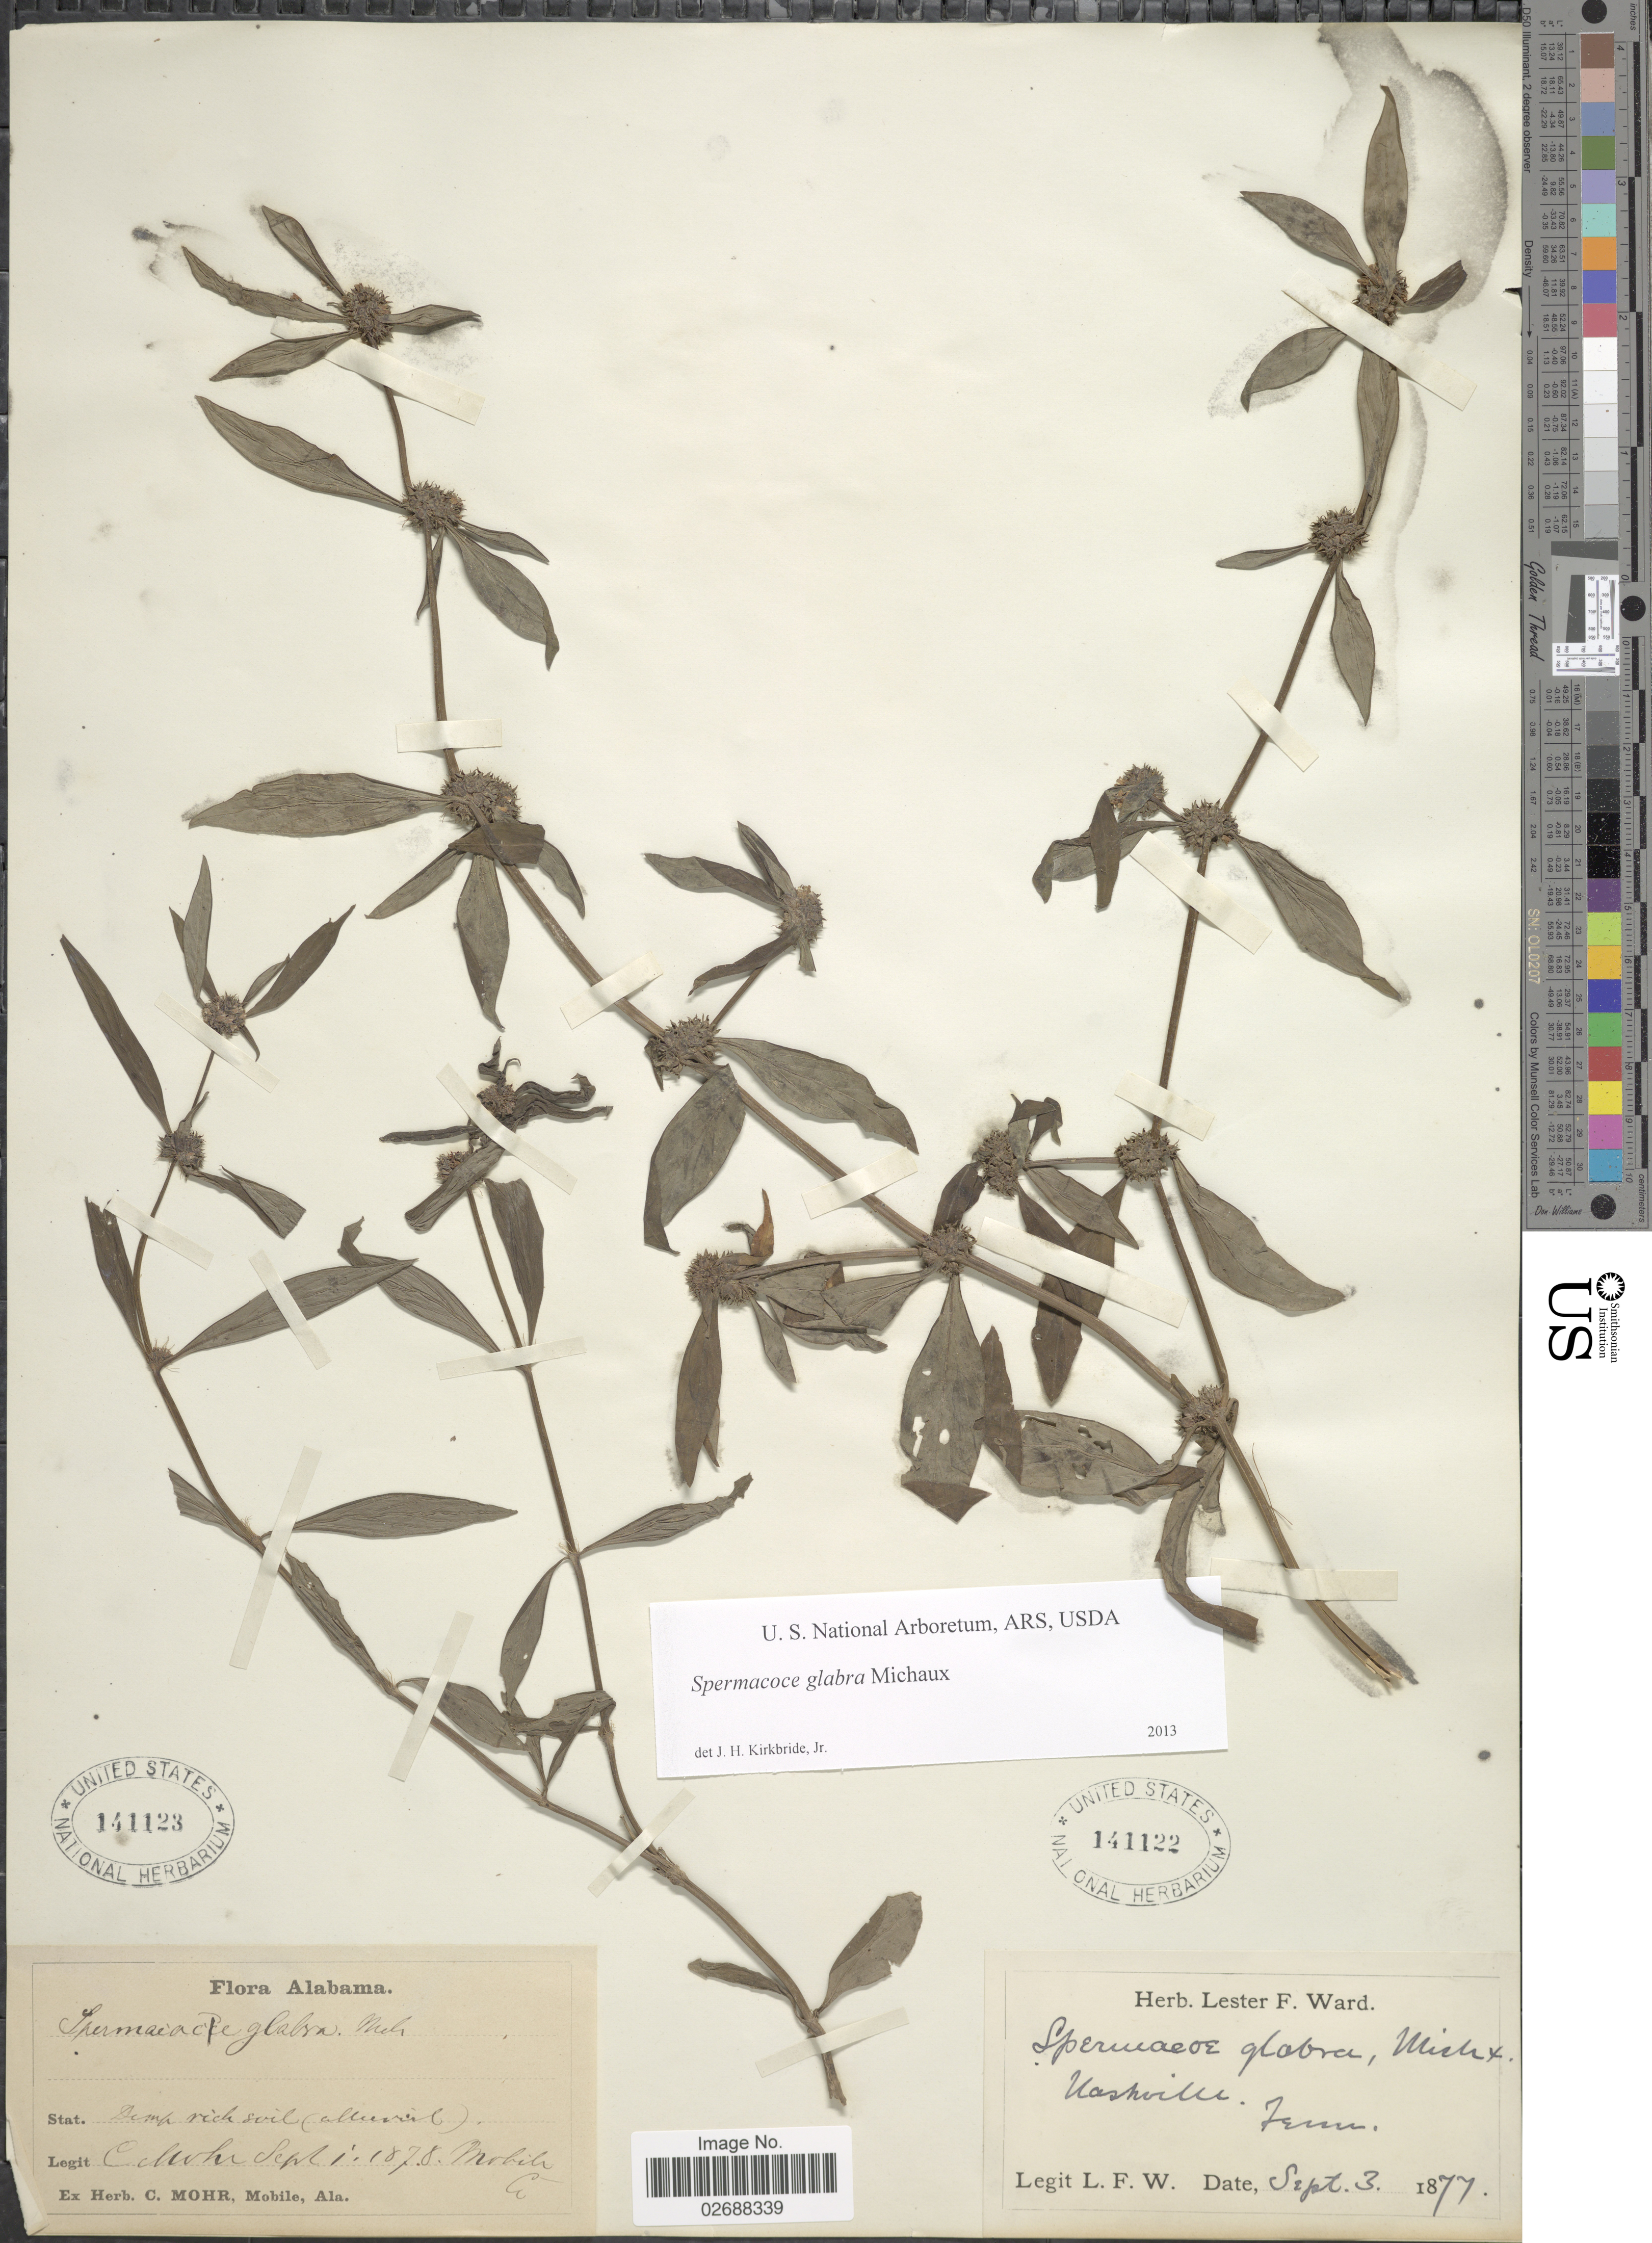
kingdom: Plantae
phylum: Tracheophyta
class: Magnoliopsida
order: Gentianales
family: Rubiaceae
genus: Spermacoce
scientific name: Spermacoce glabra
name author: Michx.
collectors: C. T. Mohr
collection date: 1878-09-01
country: United States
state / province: Alabama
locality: Mobile Co.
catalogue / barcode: US 141123-2